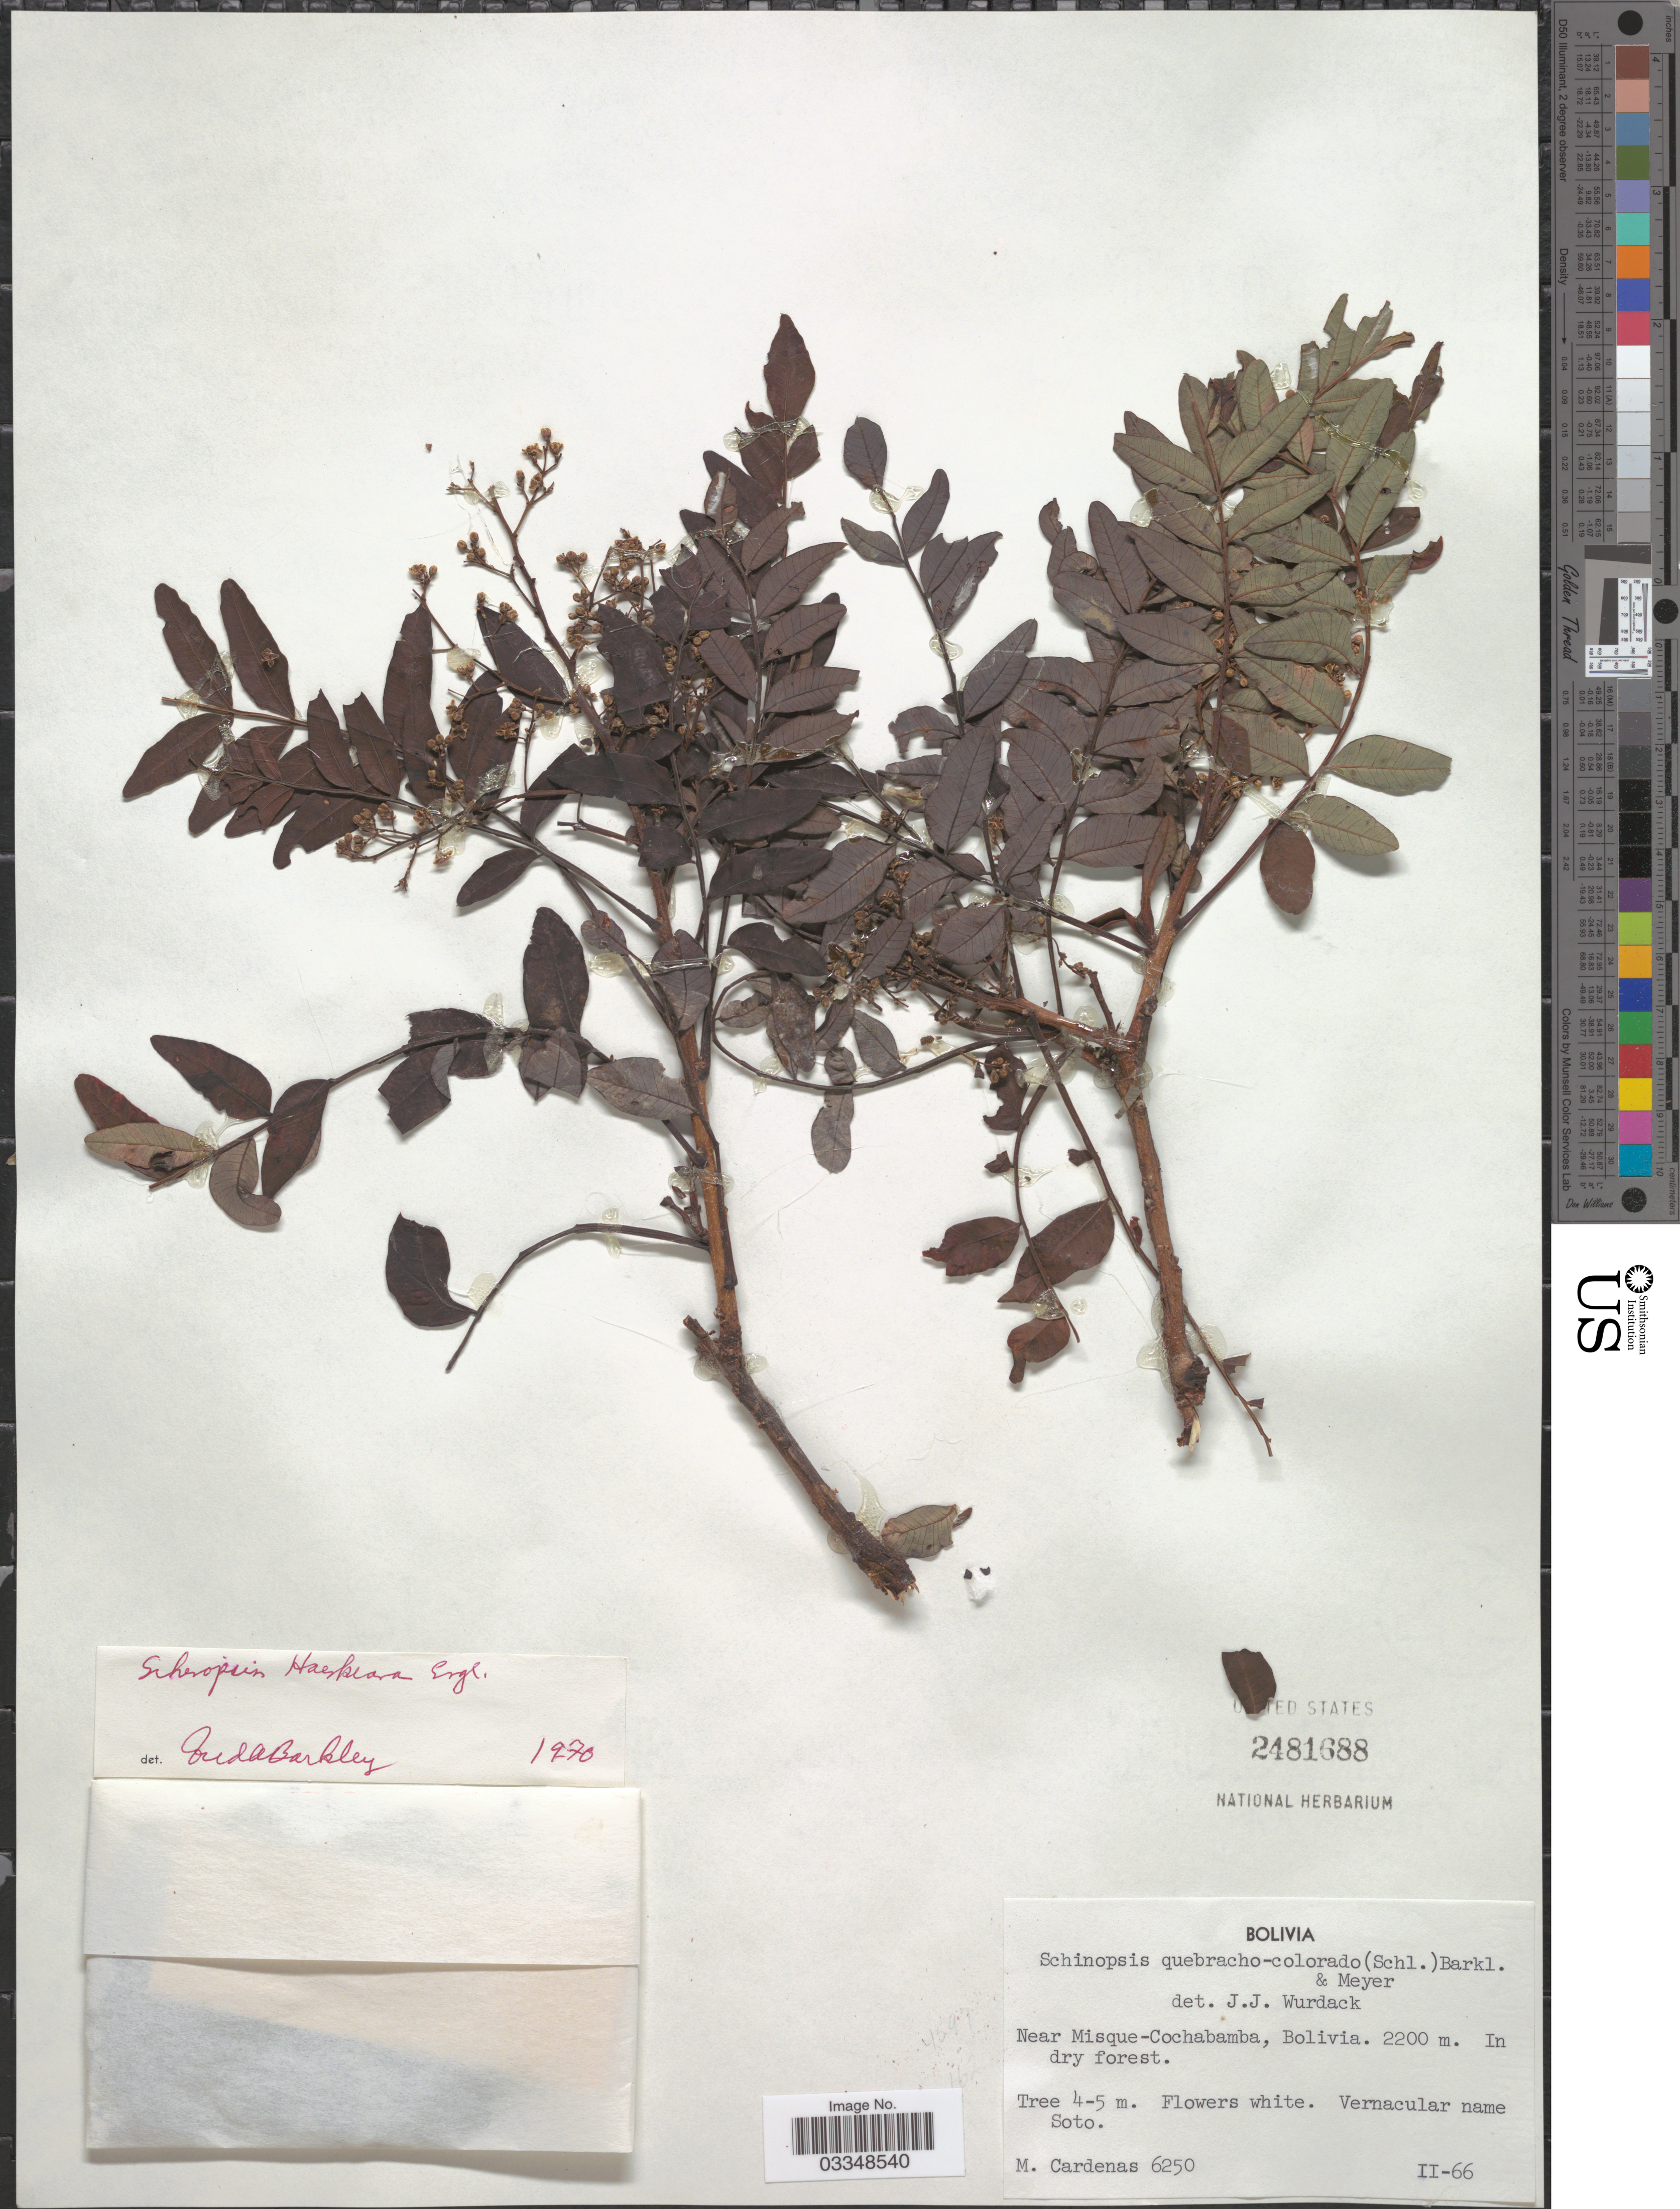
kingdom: Plantae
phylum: Tracheophyta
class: Magnoliopsida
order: Sapindales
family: Anacardiaceae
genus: Schinopsis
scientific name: Schinopsis haenkeana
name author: Engl.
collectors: M. Cárdenas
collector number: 6250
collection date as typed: Transcribed d/m/y: /2/66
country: Bolivia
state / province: Cochabamba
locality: Near Misque-Cochabamba.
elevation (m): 2200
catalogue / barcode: US 2481688